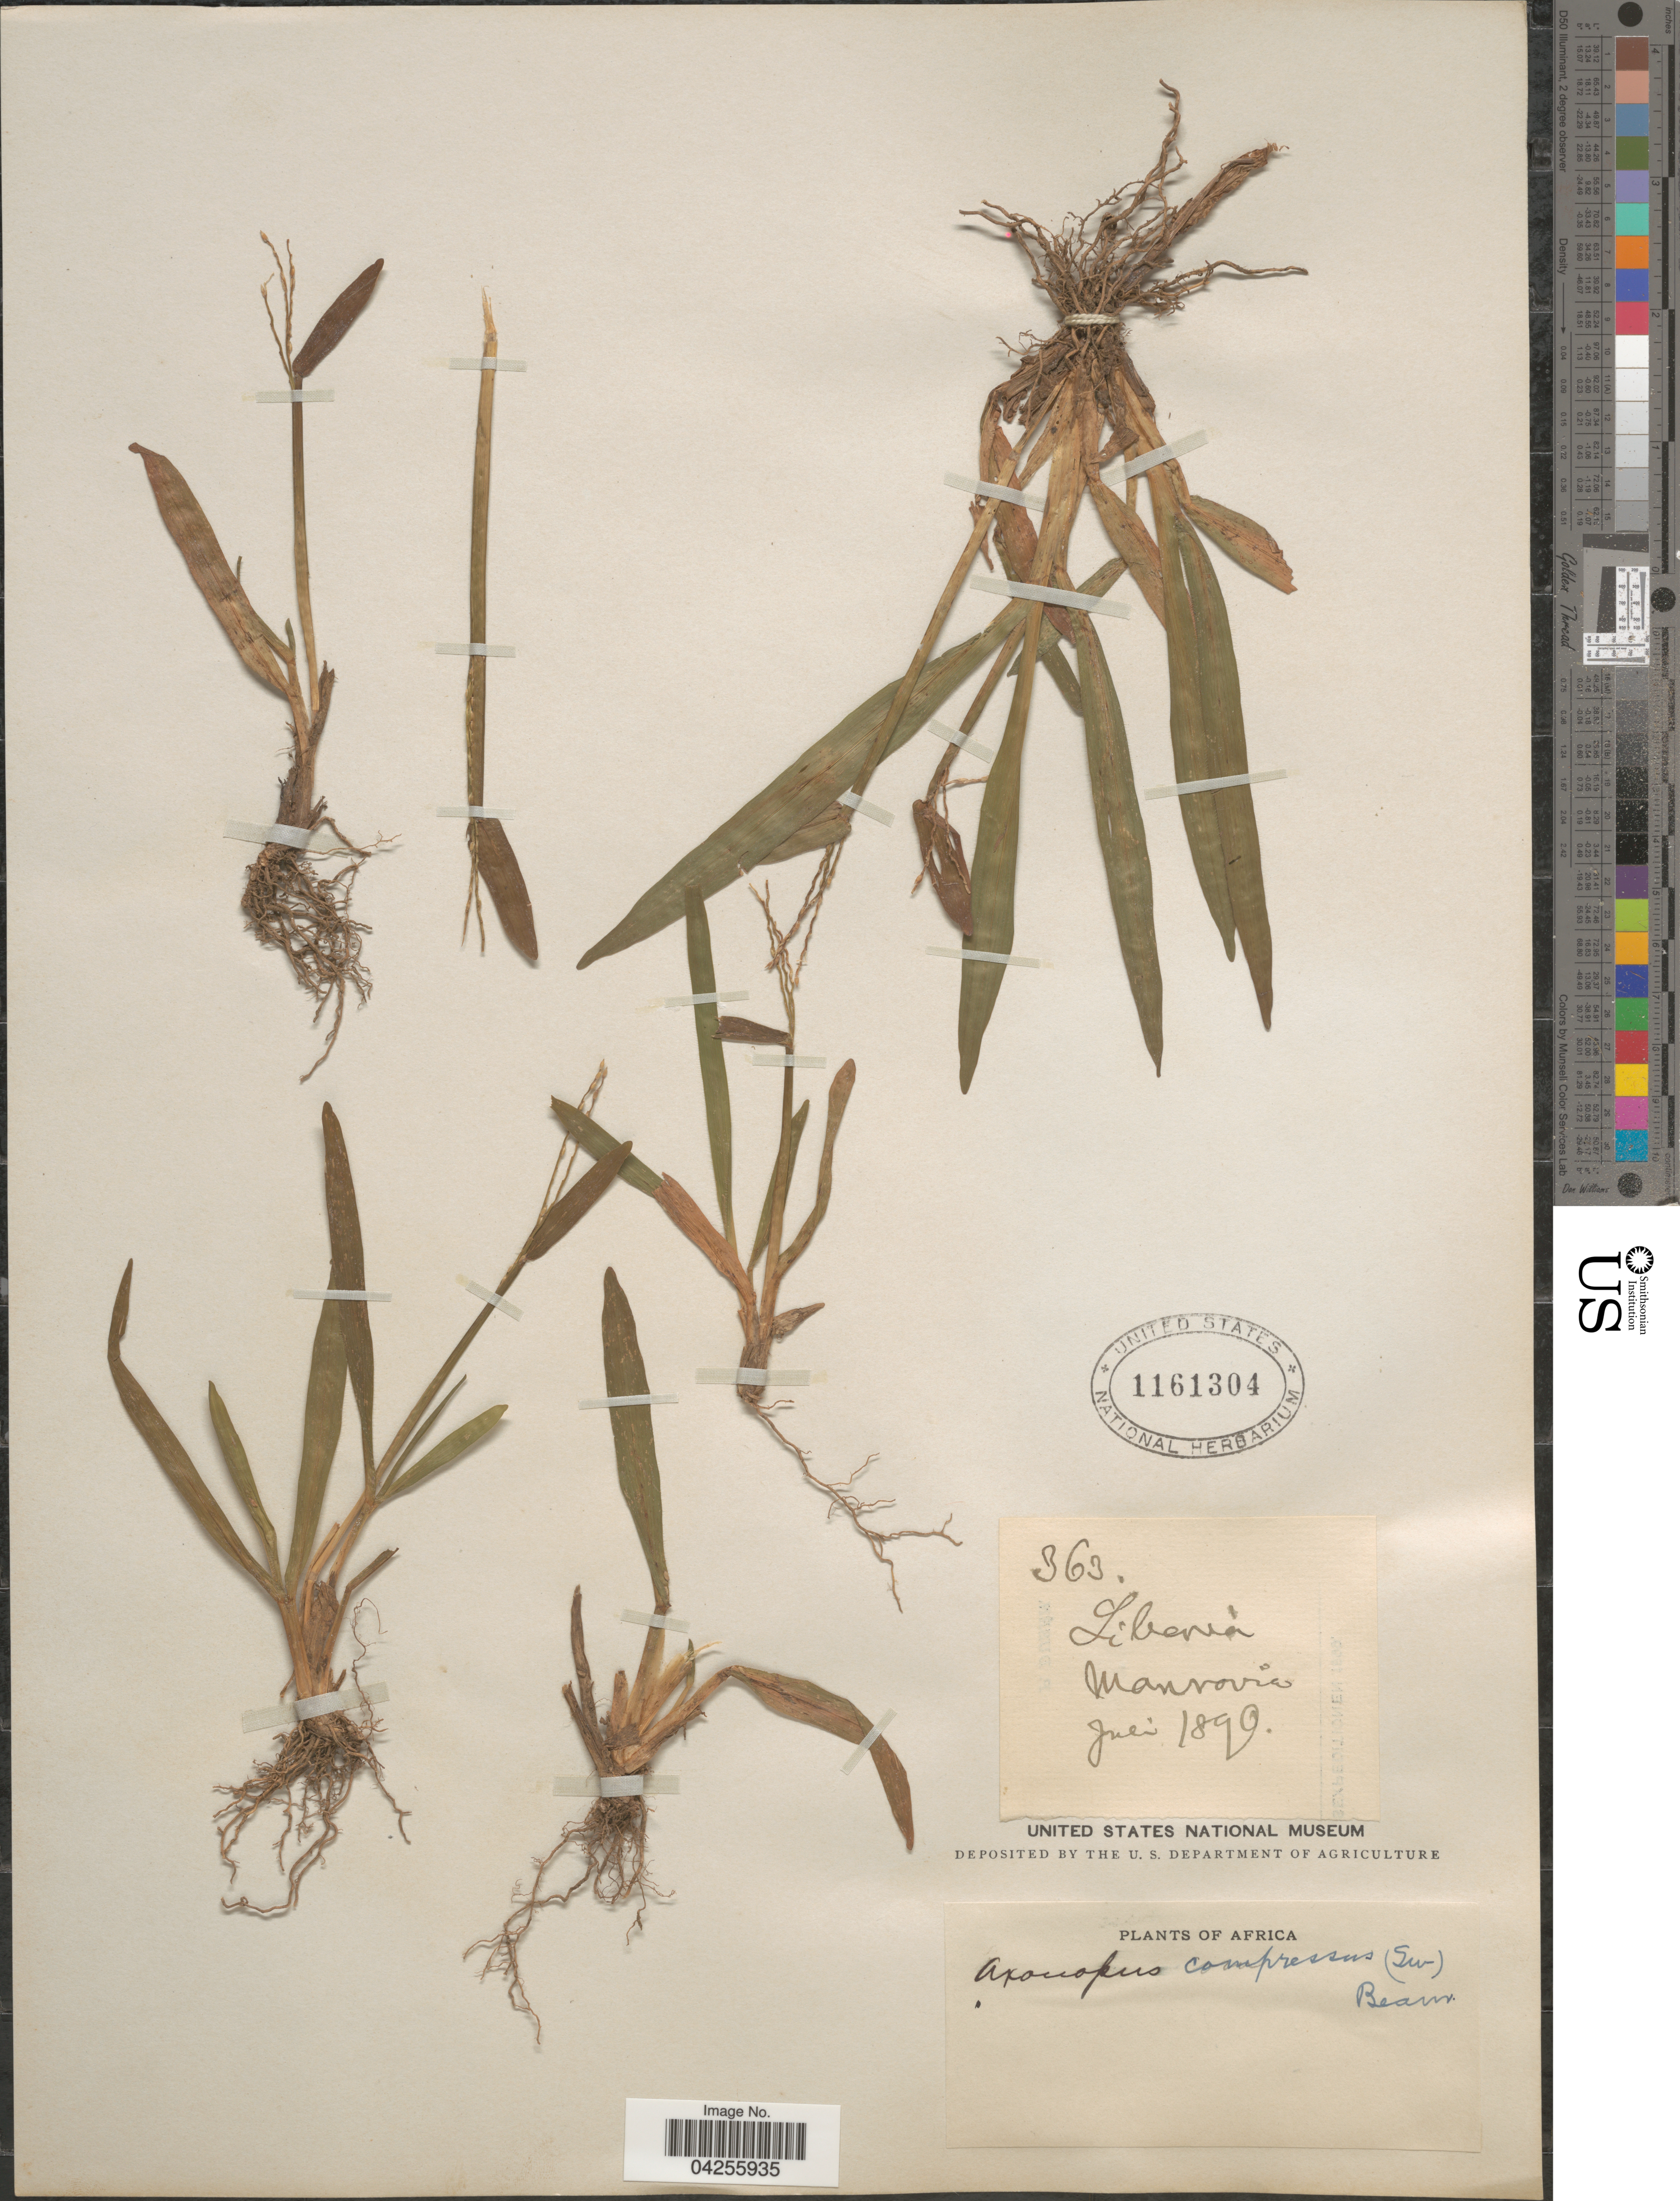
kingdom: Plantae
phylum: Tracheophyta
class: Liliopsida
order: Poales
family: Poaceae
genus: Axonopus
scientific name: Axonopus compressus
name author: (Sw.) P. Beauv.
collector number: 363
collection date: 1890-06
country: Liberia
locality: Monrovia.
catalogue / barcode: US 1161304